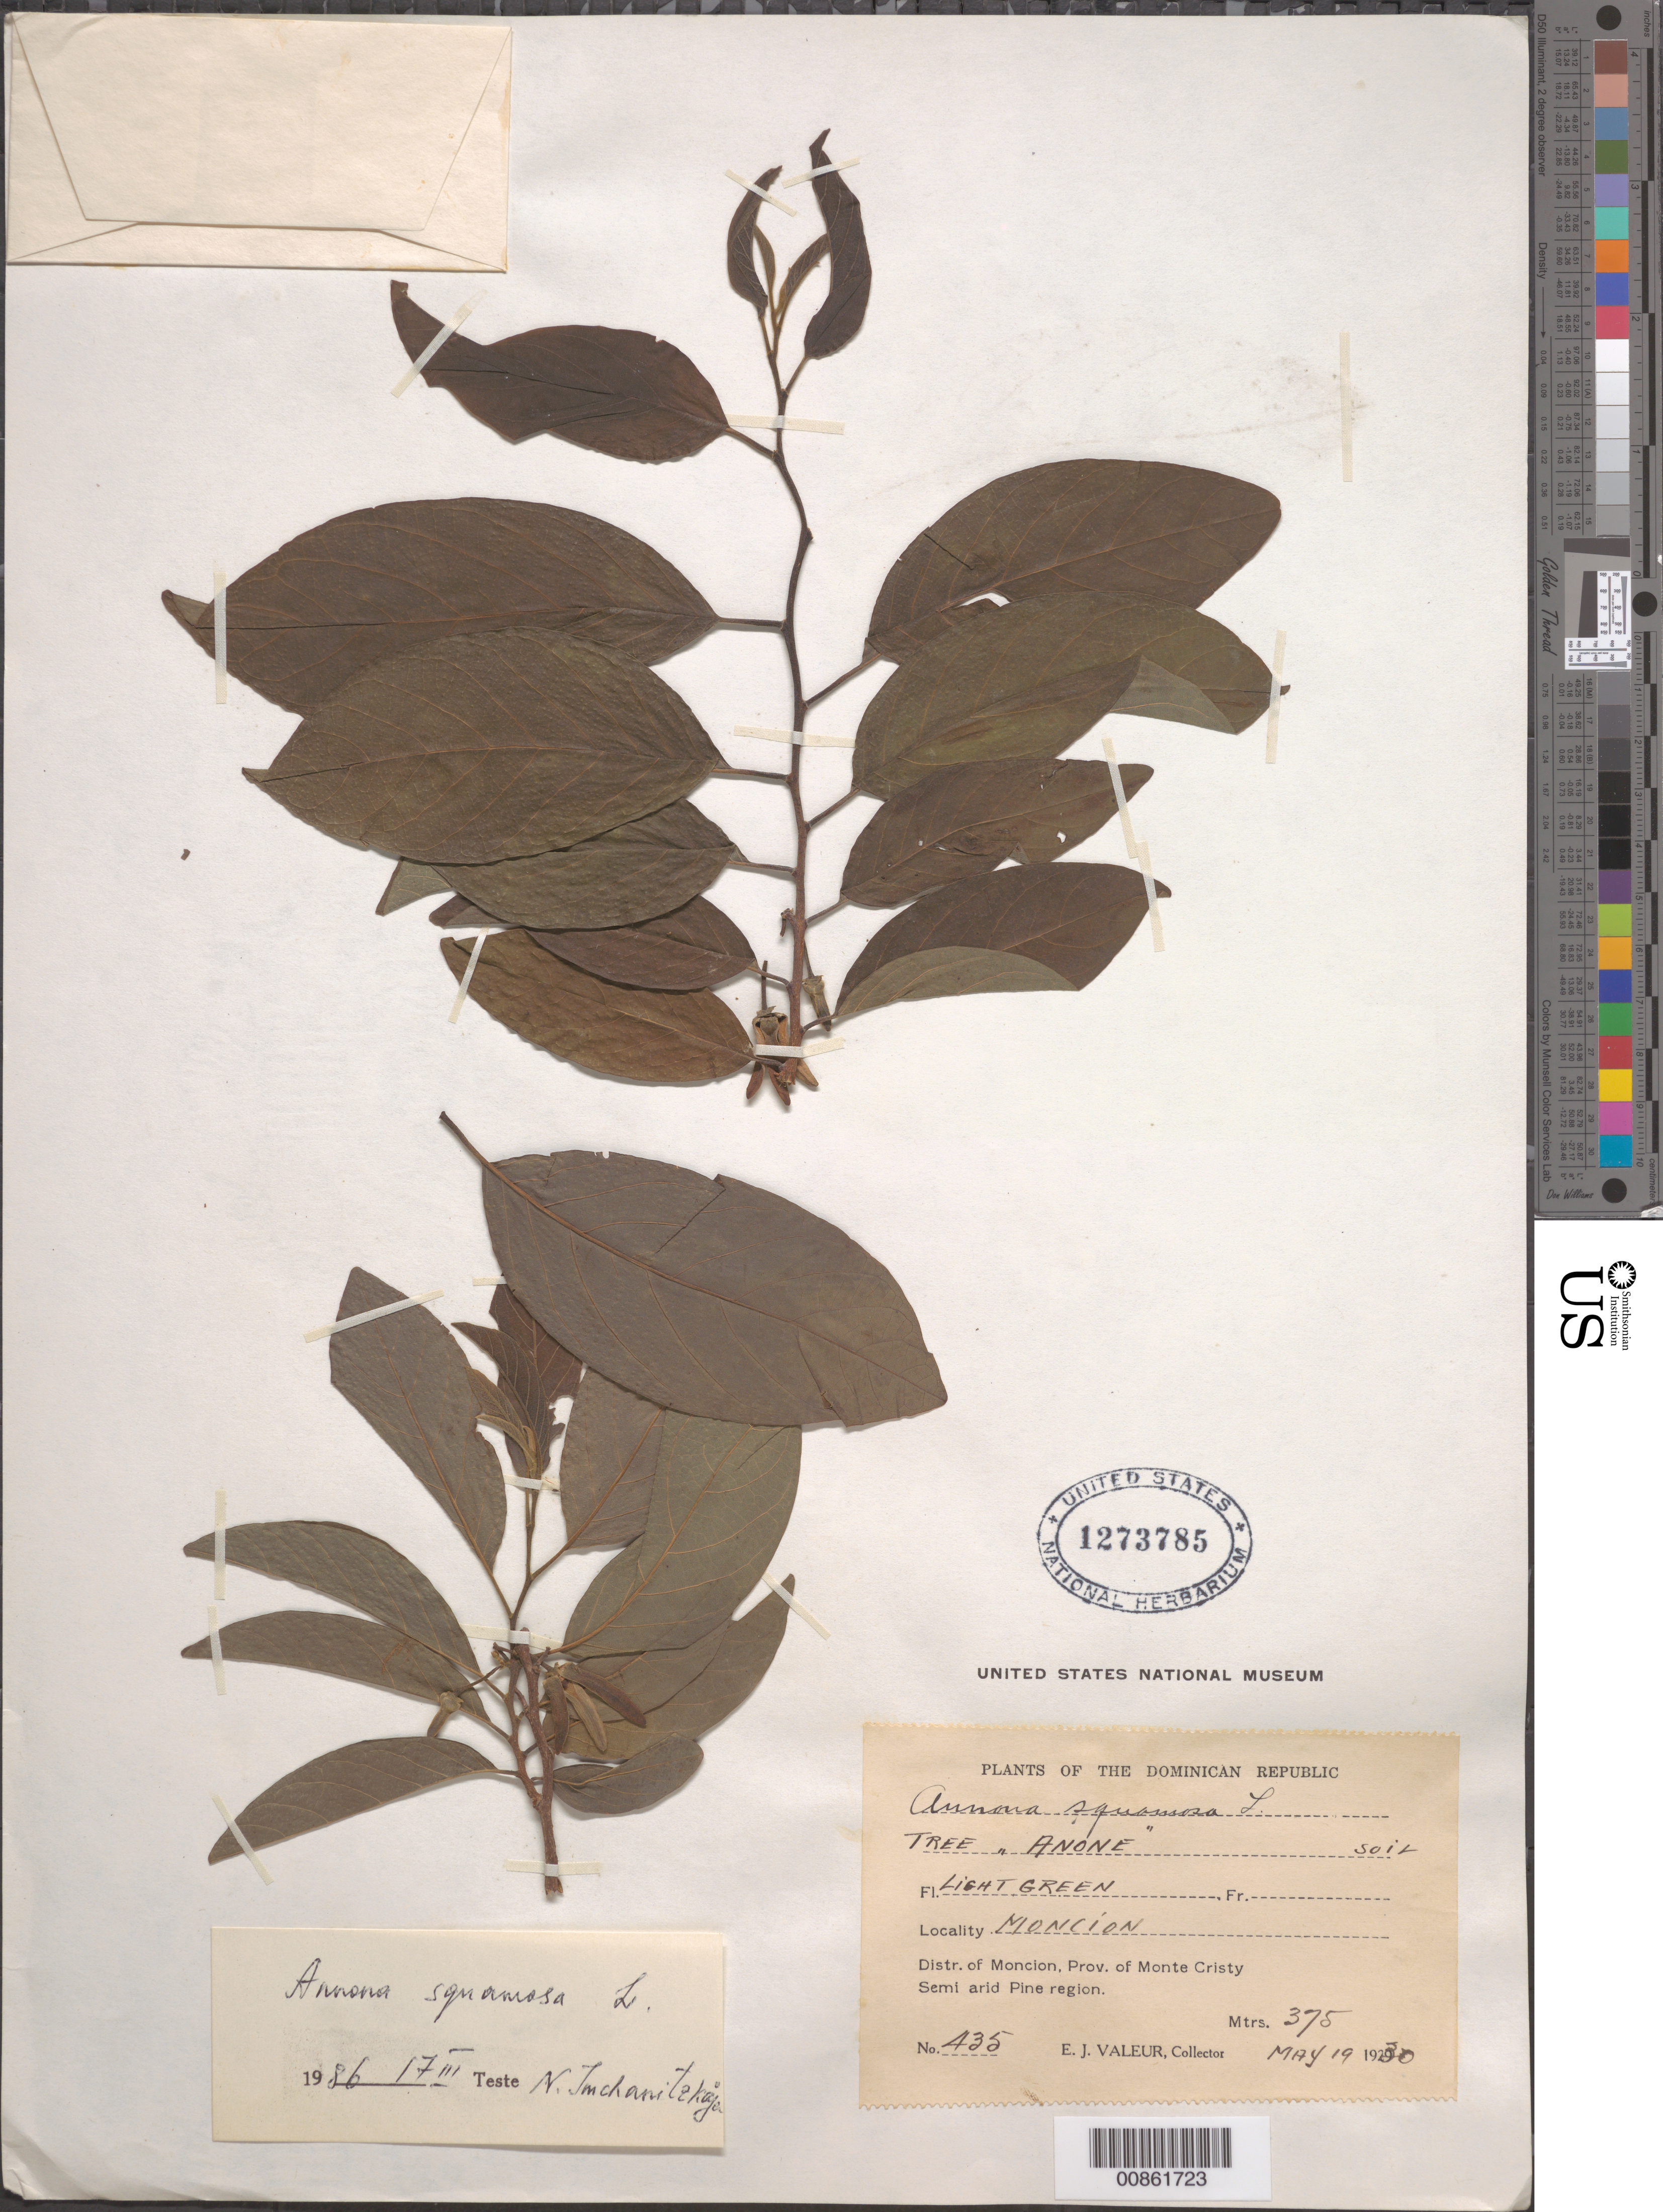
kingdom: Plantae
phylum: Tracheophyta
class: Magnoliopsida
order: Magnoliales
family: Annonaceae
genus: Annona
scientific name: Annona squamosa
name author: L.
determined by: Imchanitzkaja, N.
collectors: E. Valeur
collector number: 435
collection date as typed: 19 May 1930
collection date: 1930-05-19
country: Dominican Republic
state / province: Monte Cristi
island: Hispaniola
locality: Monción. Distr. of Monción.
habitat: Semi arid Pine region.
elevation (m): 375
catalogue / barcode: US 1273785